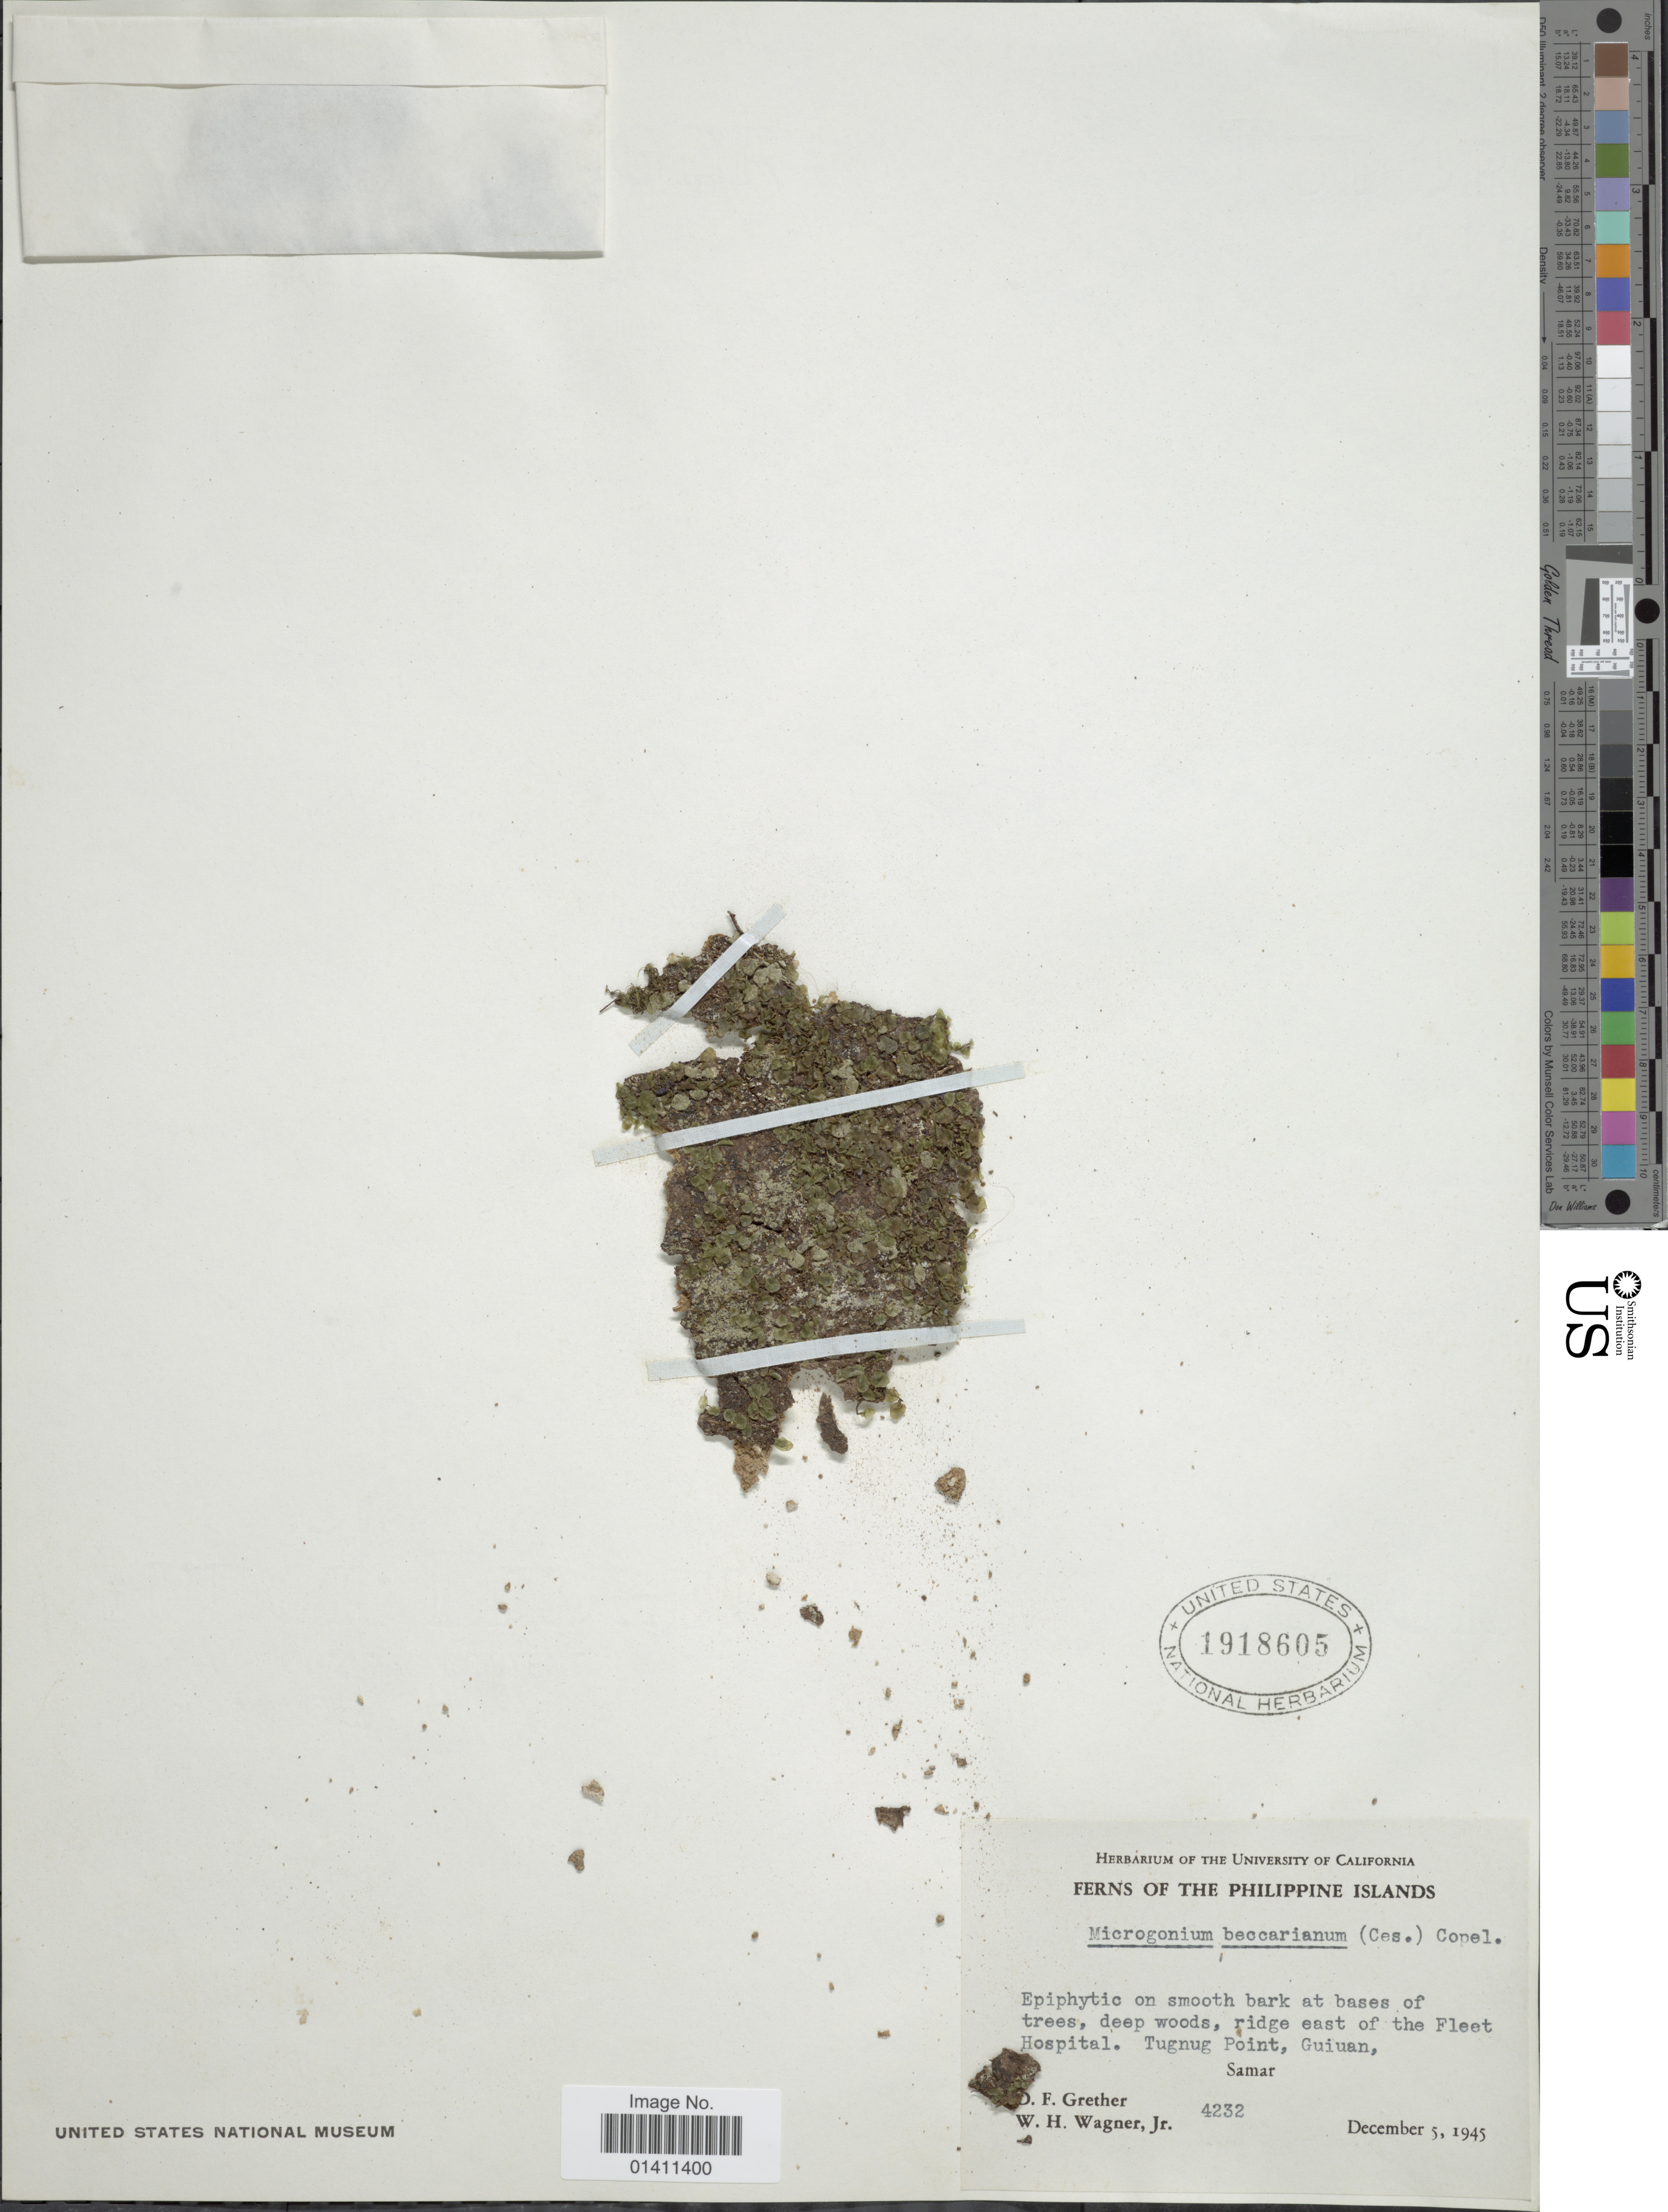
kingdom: Plantae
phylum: Tracheophyta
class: Polypodiopsida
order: Hymenophyllales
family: Hymenophyllaceae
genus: Didymoglossum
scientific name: Didymoglossum beccarianum (Ces.) comb. ined., 2015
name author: (Ces.)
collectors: D. F. Grether & W. H. Wagner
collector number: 4232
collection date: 1945-12-05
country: Philippines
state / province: Eastern Visayas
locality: Ridge east of the Fleet Hospital. Tugnug Point, Guiuan, Samar.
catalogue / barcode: US 1918605